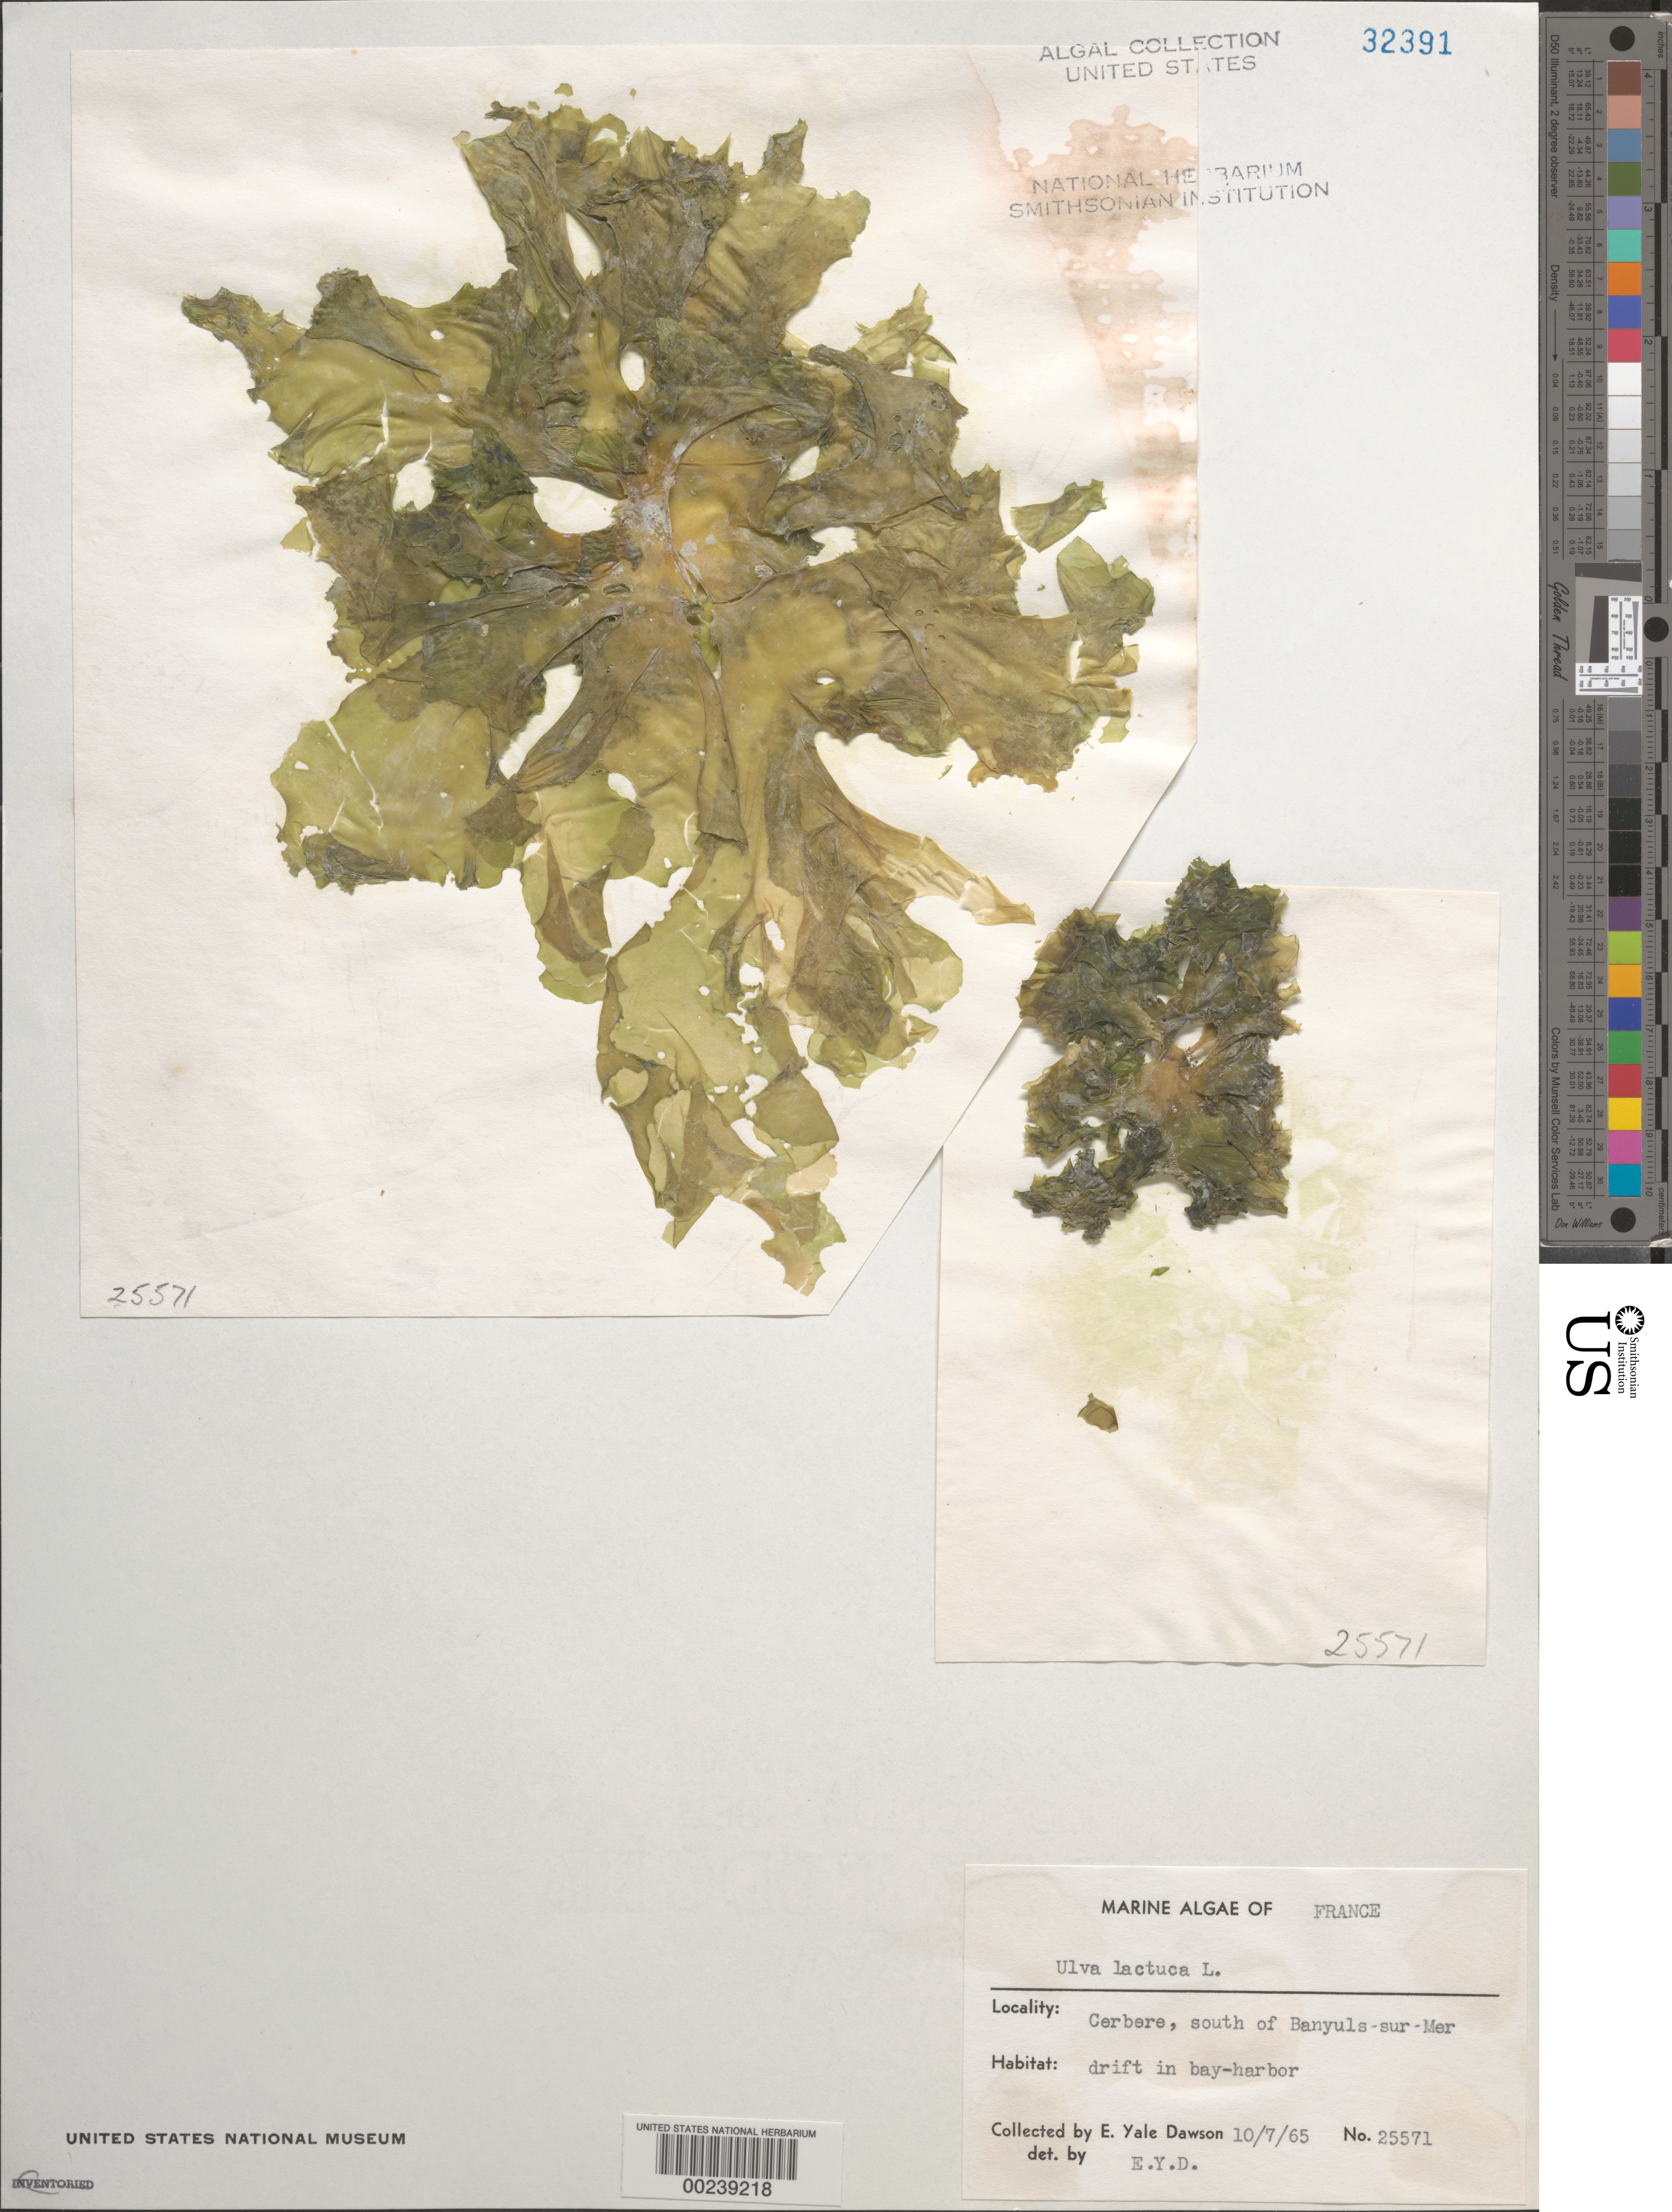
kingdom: Plantae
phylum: Chlorophyta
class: Ulvophyceae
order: Ulvales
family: Ulvaceae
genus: Ulva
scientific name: Ulva lactuca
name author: L.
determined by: Dawson, E. Y.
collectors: E. Y. Dawson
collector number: EYD 25571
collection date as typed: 07 Oct 1965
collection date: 1965-10-07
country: France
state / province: Occitanie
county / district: Pyrénées-Orientales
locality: Cerbere, south of Banyuls-sur-Mer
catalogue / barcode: US 32391